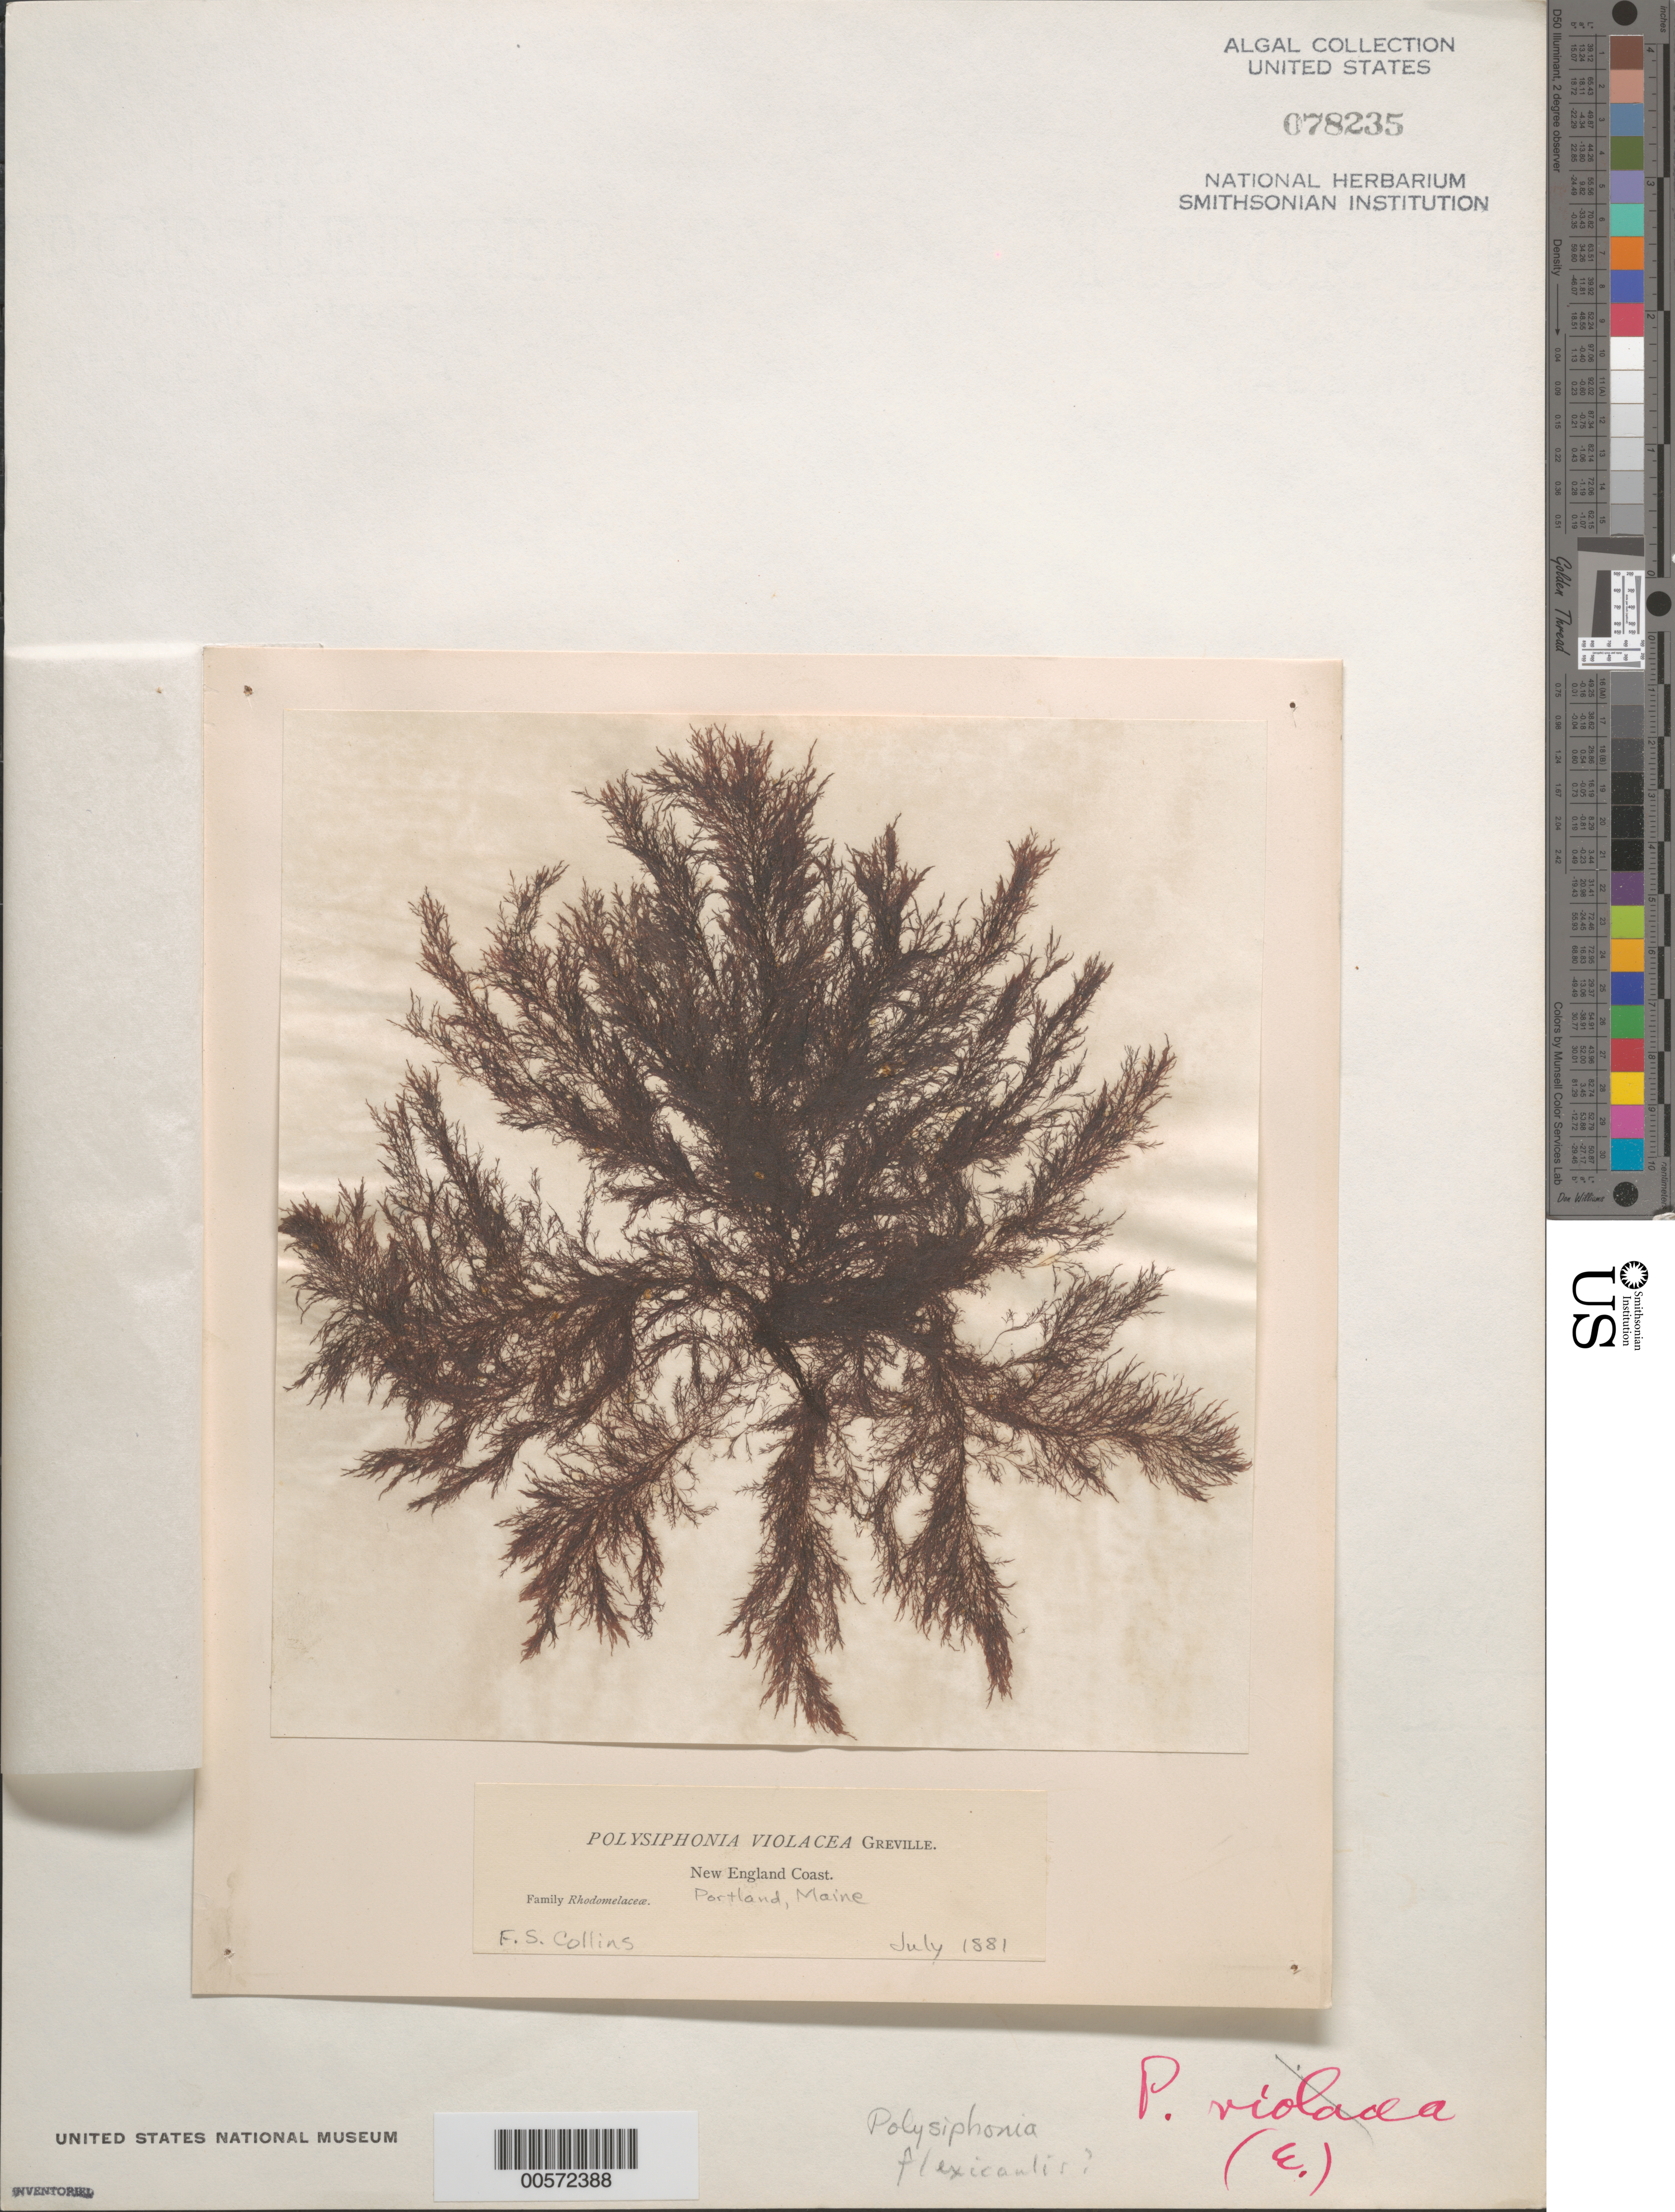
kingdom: Plantae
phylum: Rhodophyta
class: Florideophyceae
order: Ceramiales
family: Rhodomelaceae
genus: Leptosiphonia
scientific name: Leptosiphonia flexicaulis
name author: (Harv.) Savoie & G.W. Saunders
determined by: Algae name updating Project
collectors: F. Collins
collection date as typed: Jul 1881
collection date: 1881-07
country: United States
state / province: Maine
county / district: Cumberland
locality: Portland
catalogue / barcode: US 78235